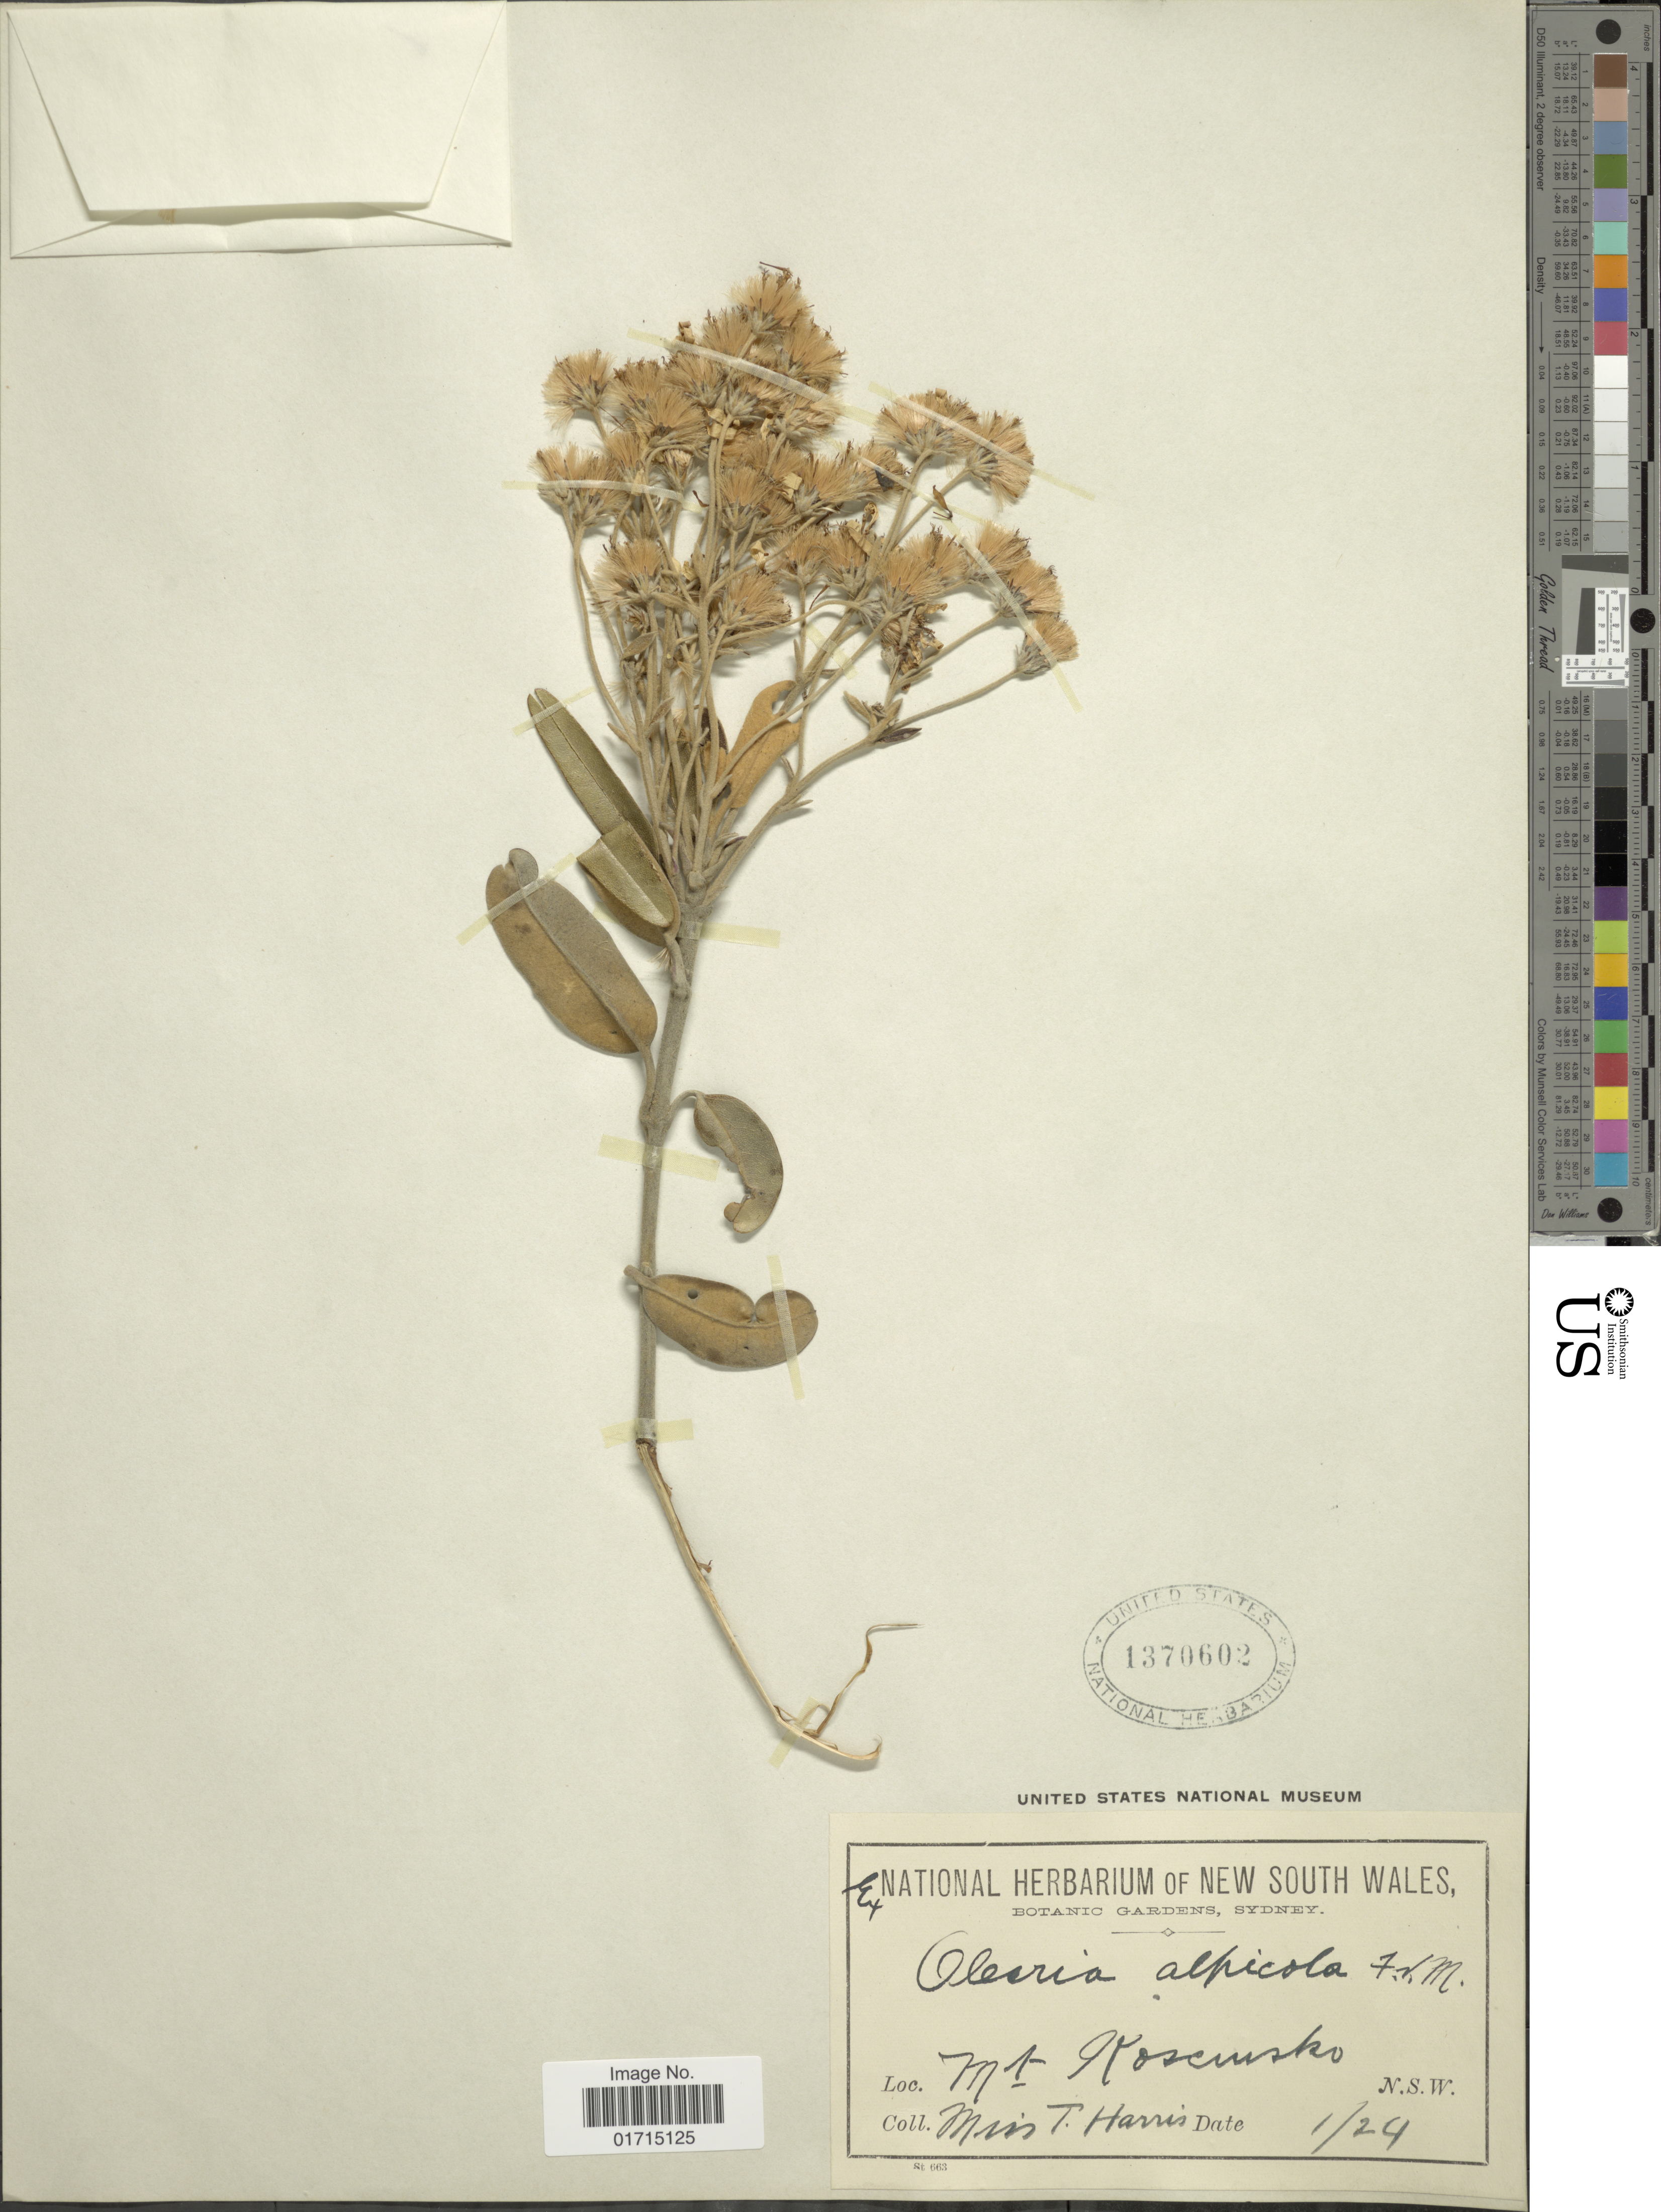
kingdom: Plantae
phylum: Tracheophyta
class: Magnoliopsida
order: Asterales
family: Asteraceae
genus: Olearia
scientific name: Olearia alpicola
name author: (F. Muell.) F. Muell. ex Benth.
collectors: T. Harris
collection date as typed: Transcribed d/m/y: /1/24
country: Australia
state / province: New South Wales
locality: Mt. Roscumsko, N. S. W.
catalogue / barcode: US 1370602